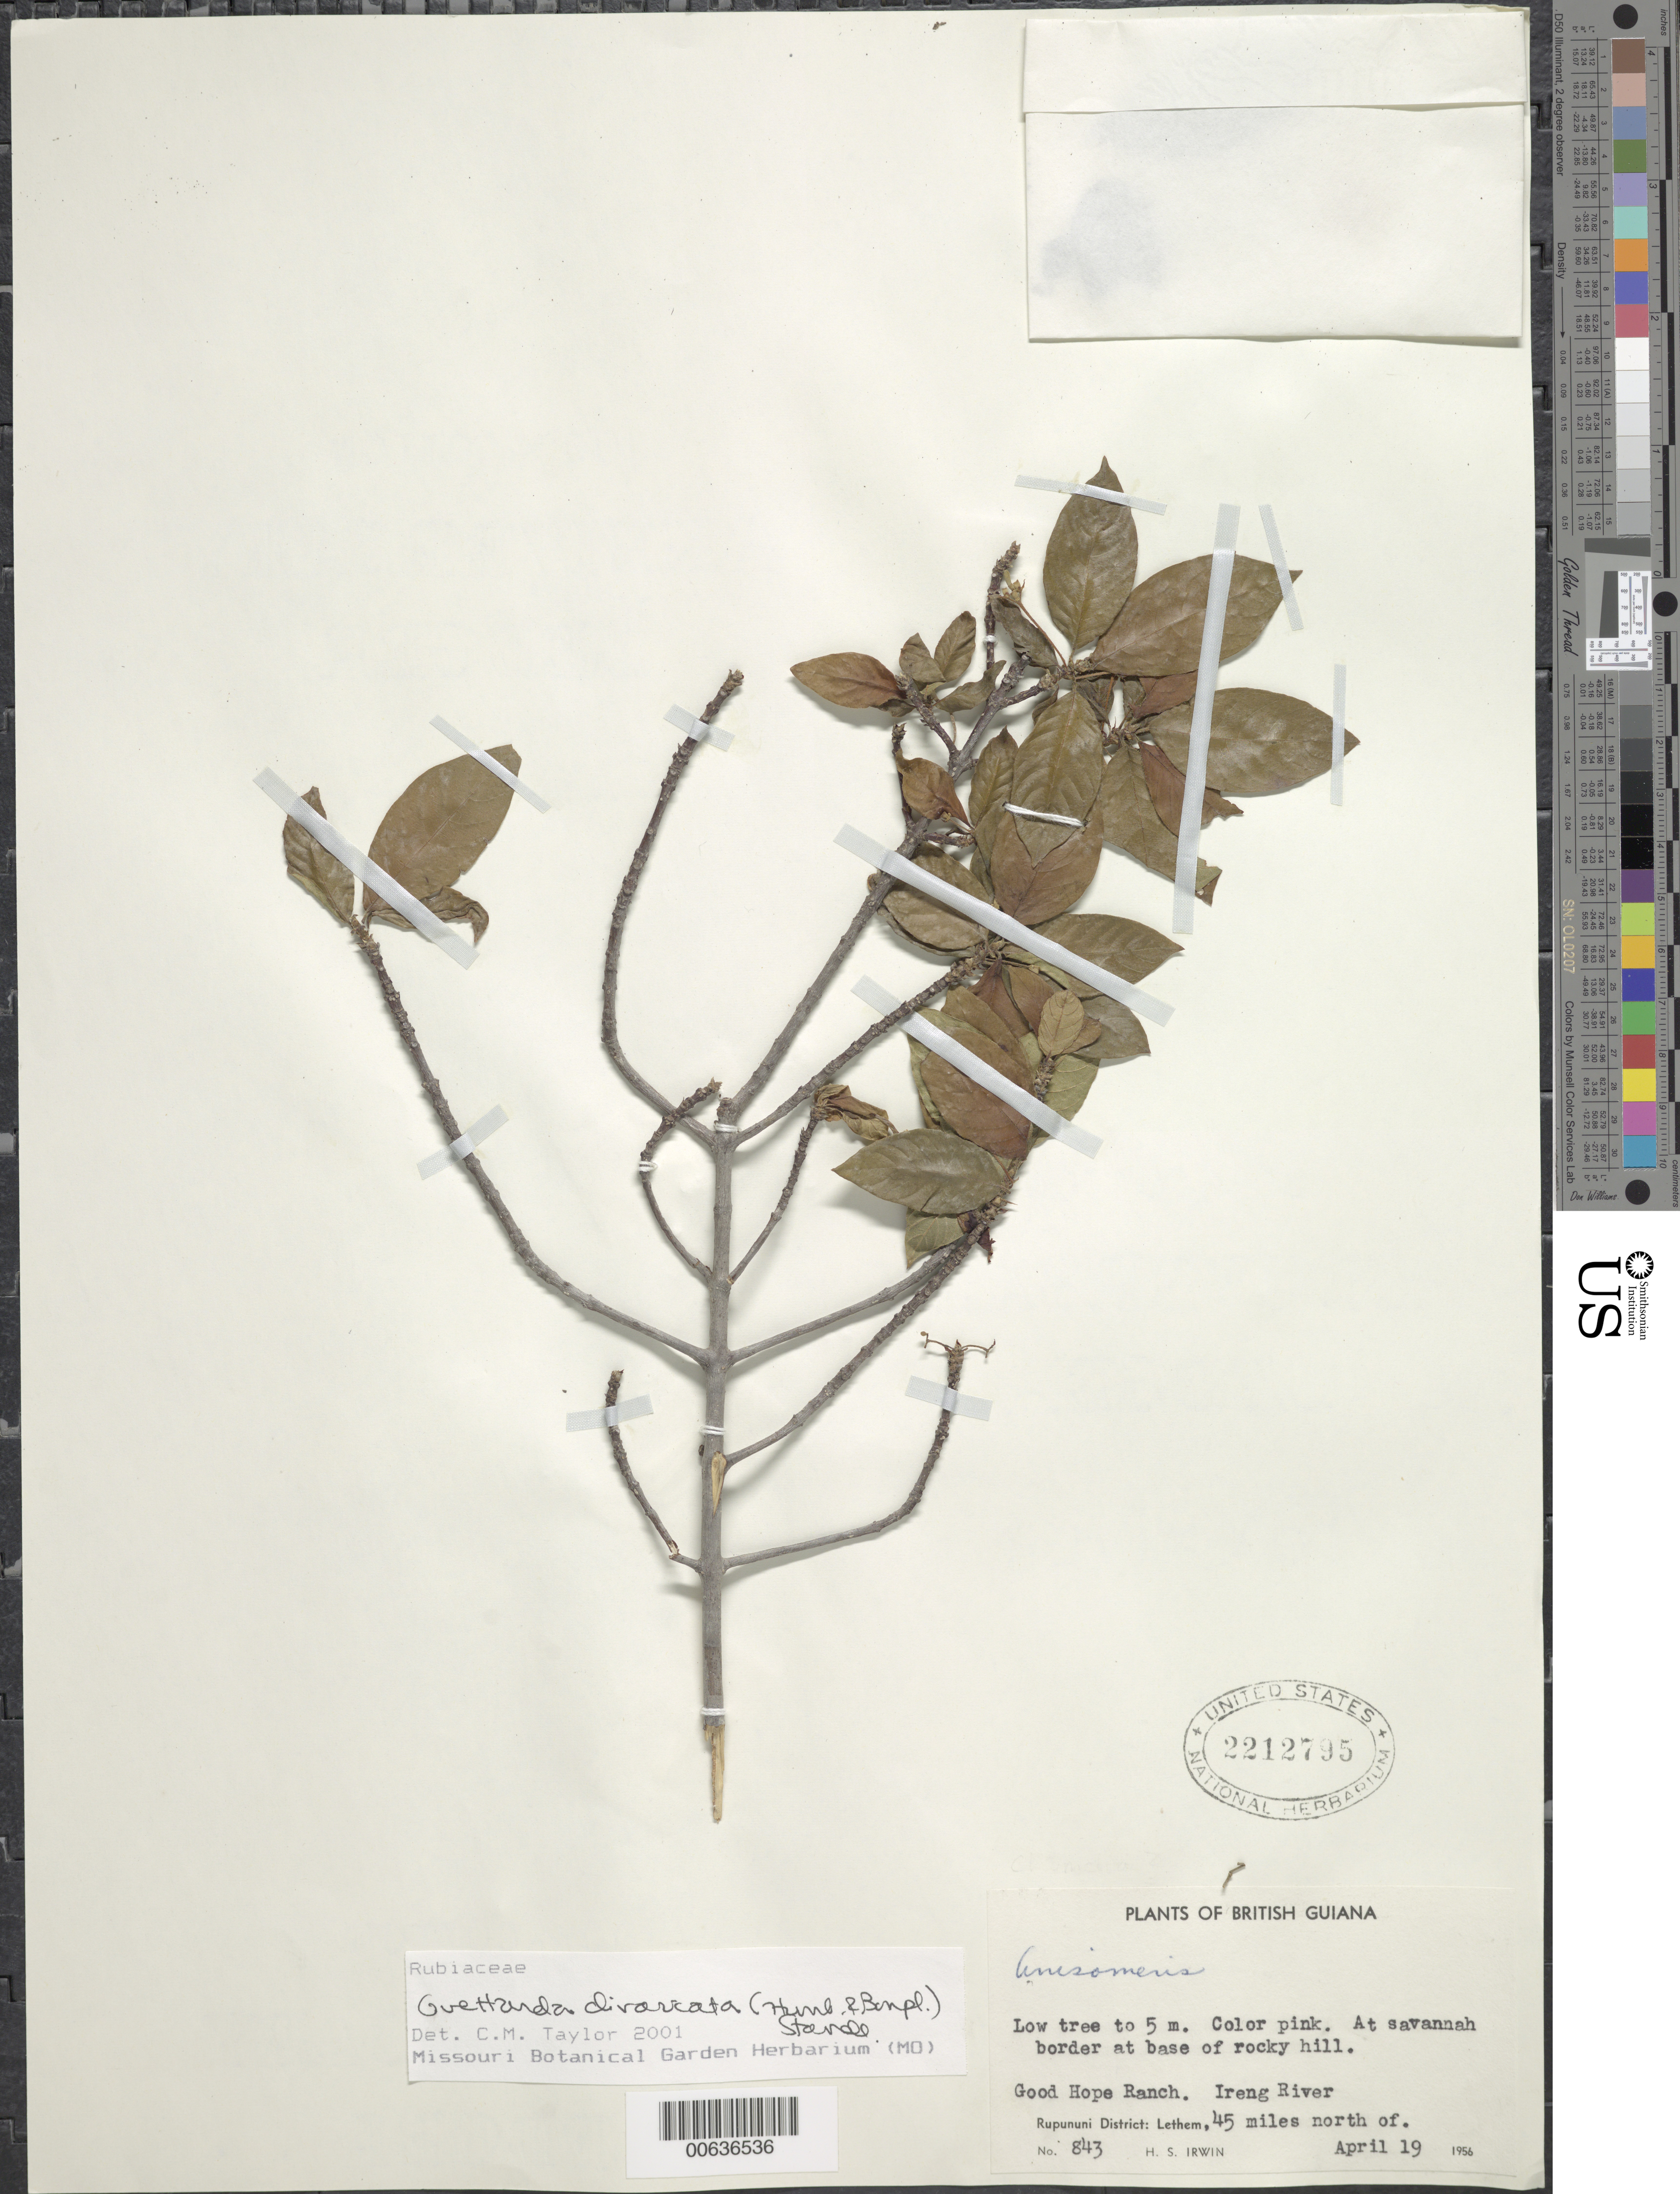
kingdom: Plantae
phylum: Tracheophyta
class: Magnoliopsida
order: Gentianales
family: Rubiaceae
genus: Guettarda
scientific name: Guettarda divaricata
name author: (Humb. & Bonpl. ex Roem. & Schult.) Standl.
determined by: Taylor, Charlotte M.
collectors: H. Irwin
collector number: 843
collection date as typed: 19-Apr-56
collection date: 1956-04-19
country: Guyana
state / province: U. Takutu-U. Essequibo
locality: Good Hope Ranch, 45 mi. N of Lethem, east bank of Takutu R.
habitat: Savanna border at base of rocky hill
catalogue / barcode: US 2212795